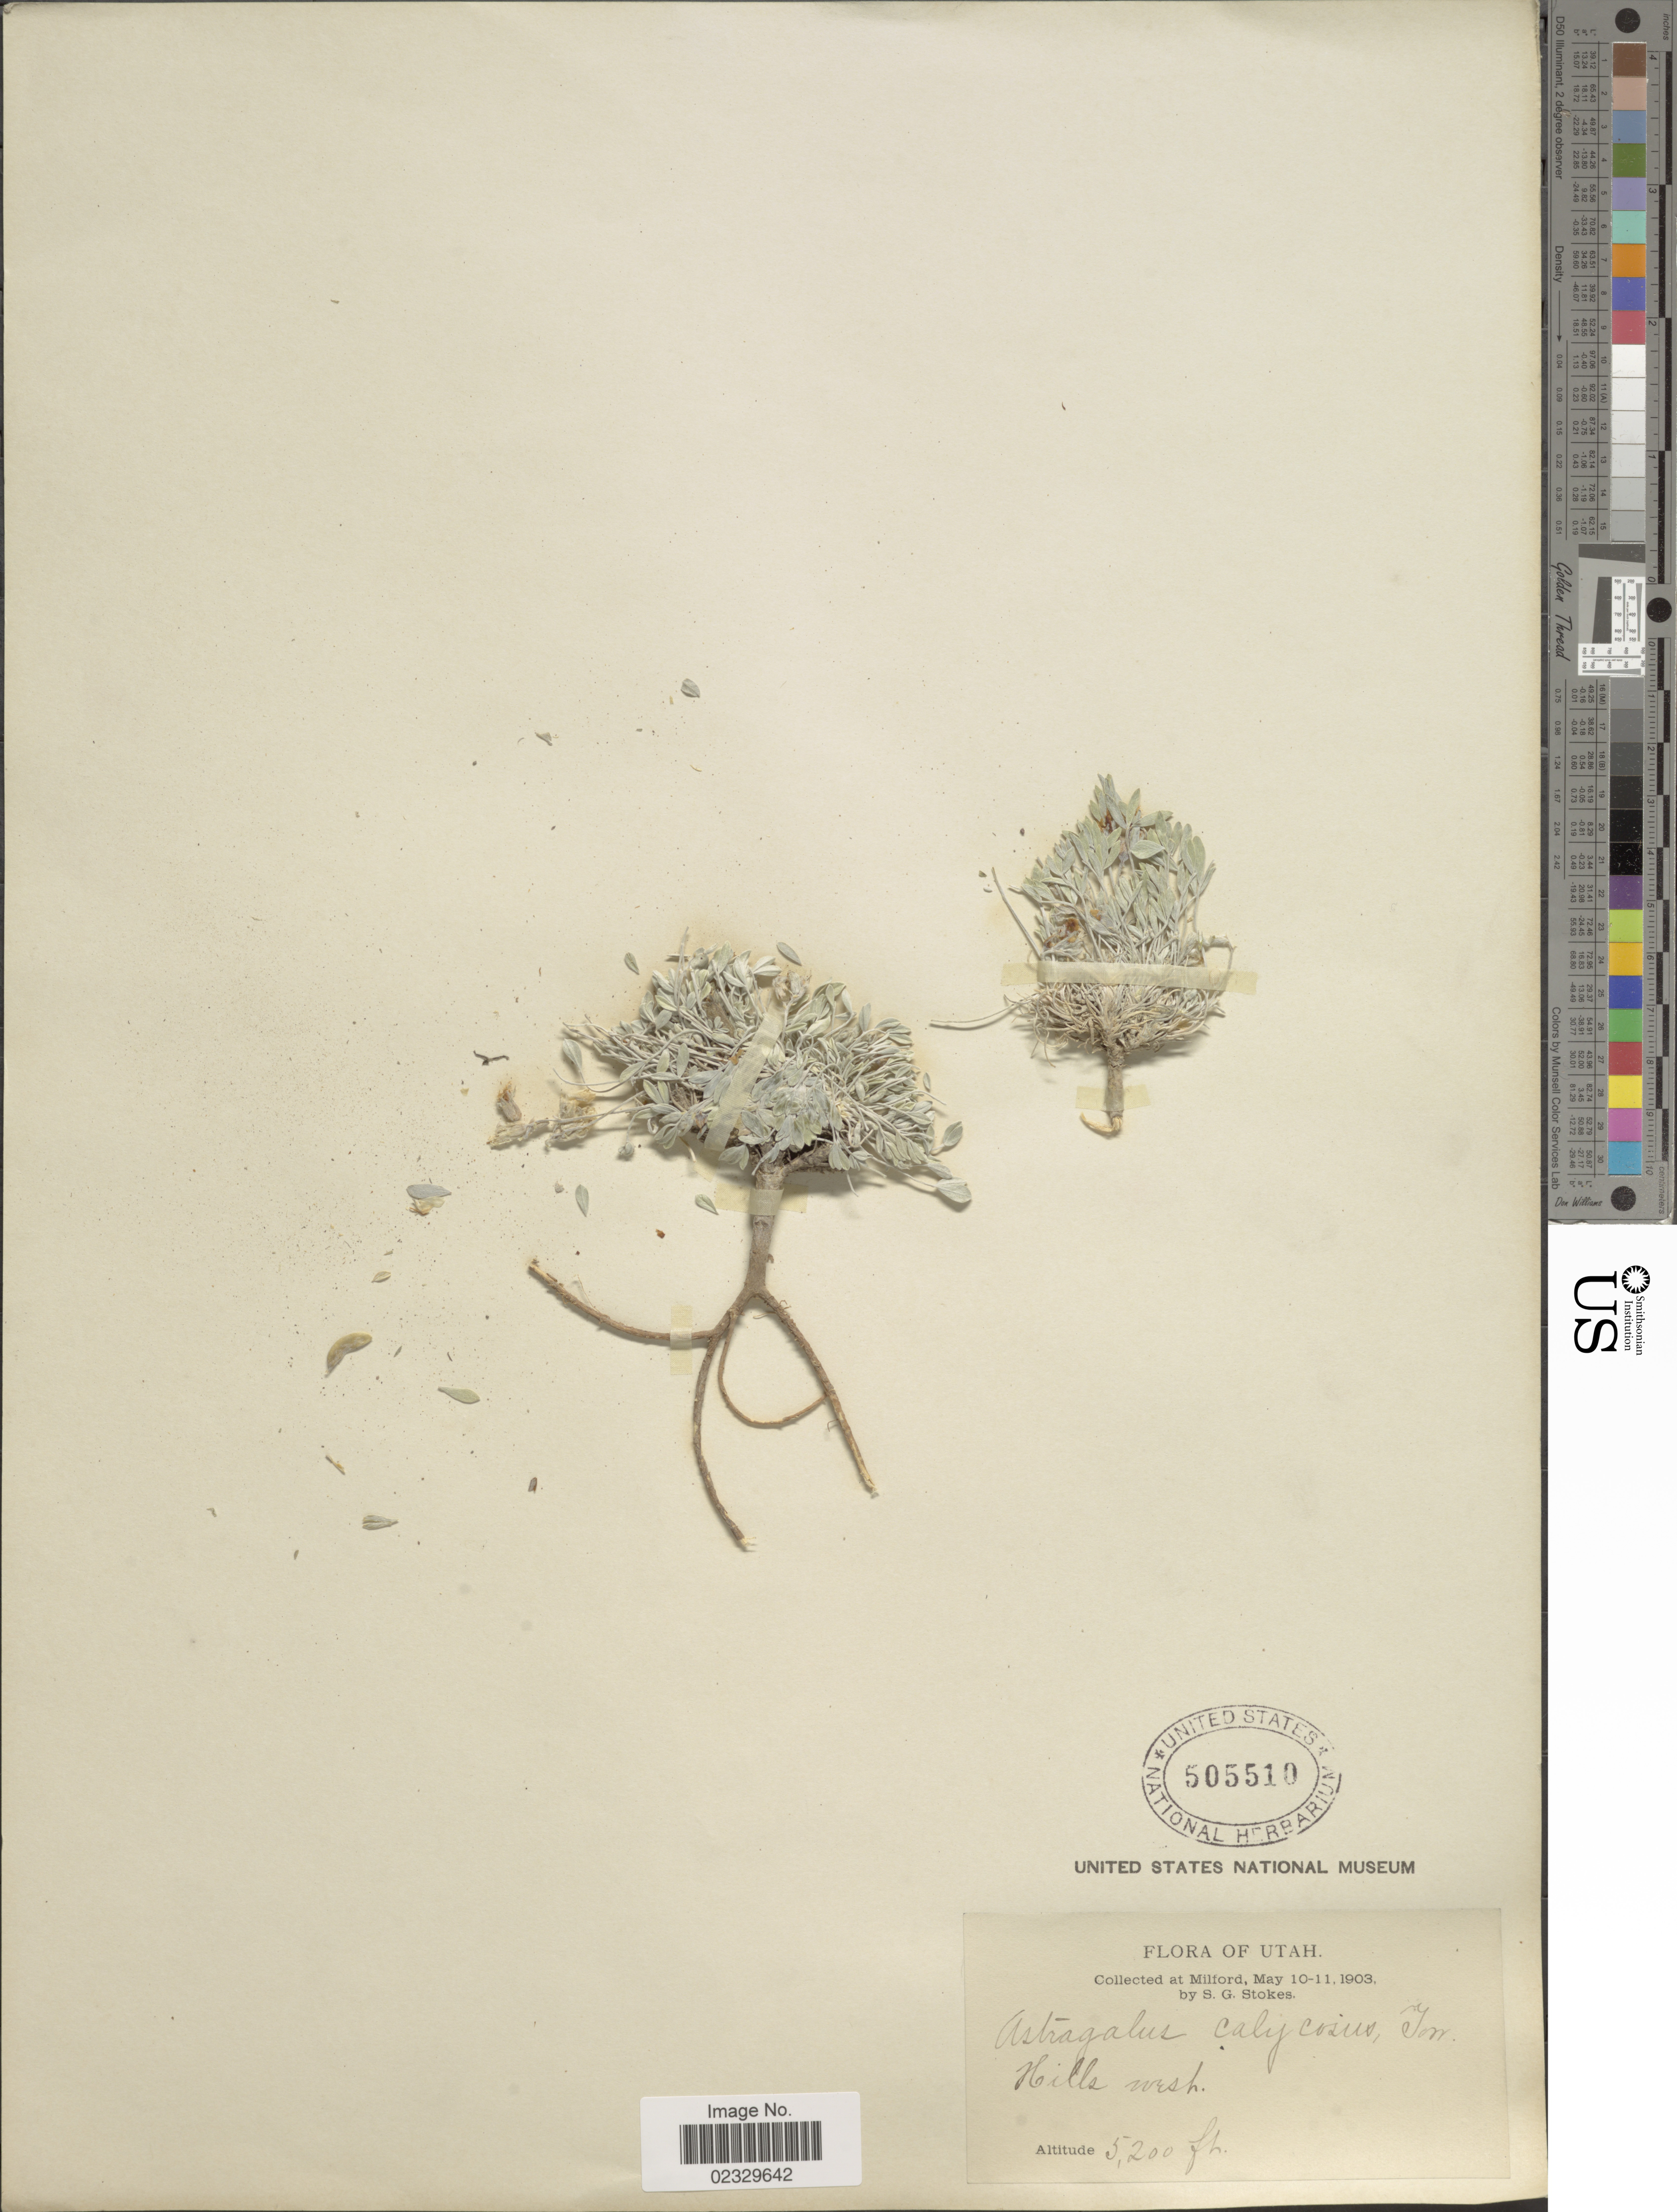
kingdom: Plantae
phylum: Tracheophyta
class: Magnoliopsida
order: Fabales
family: Fabaceae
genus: Astragalus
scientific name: Astragalus calycosus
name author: Torr. ex S. Watson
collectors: S. G. Stokes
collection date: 1903-05-10/1903-05-11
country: United States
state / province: Utah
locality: Milford. Hills west.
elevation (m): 1585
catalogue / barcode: US 505510